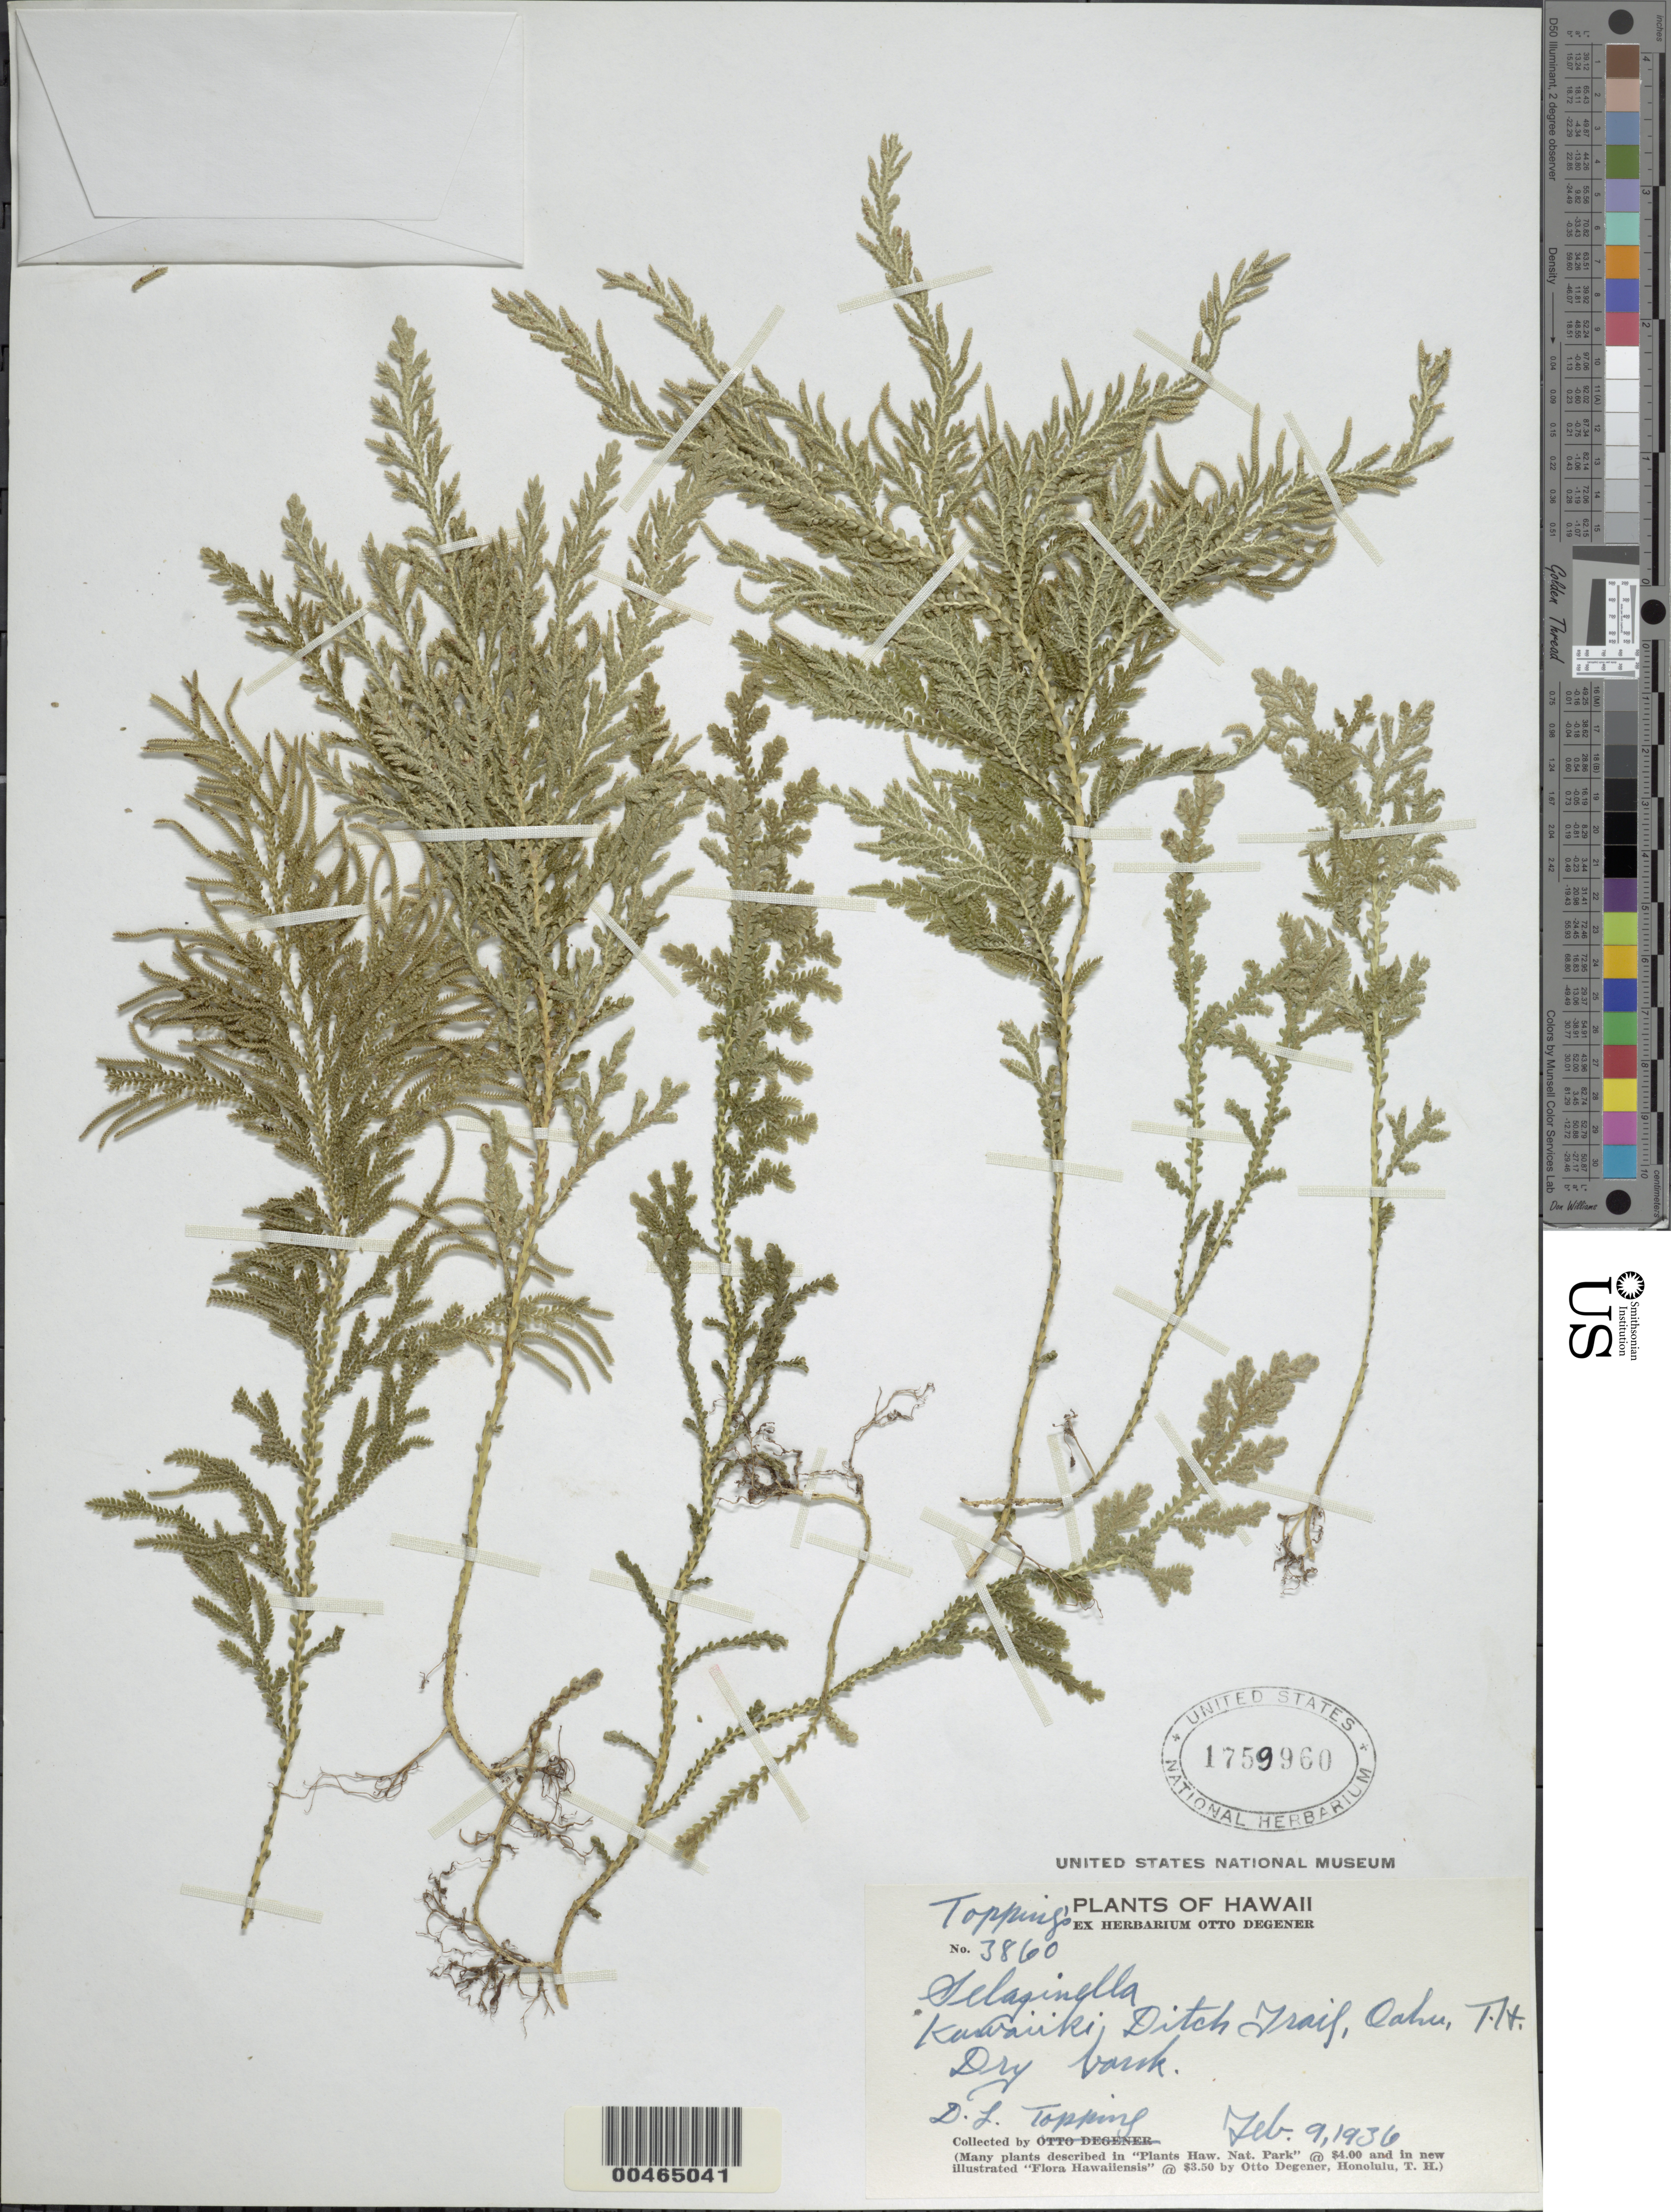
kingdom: Plantae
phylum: Tracheophyta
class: Lycopodiopsida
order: Selaginellales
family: Selaginellaceae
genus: Selaginella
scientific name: Selaginella sp.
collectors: D. L. Topping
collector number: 3860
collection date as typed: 9 Feb 1936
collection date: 1936-02-09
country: United States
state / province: Hawaii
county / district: Honolulu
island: Oahu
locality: Kawaiiki Ditch Trail, Oahu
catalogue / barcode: US 1759960